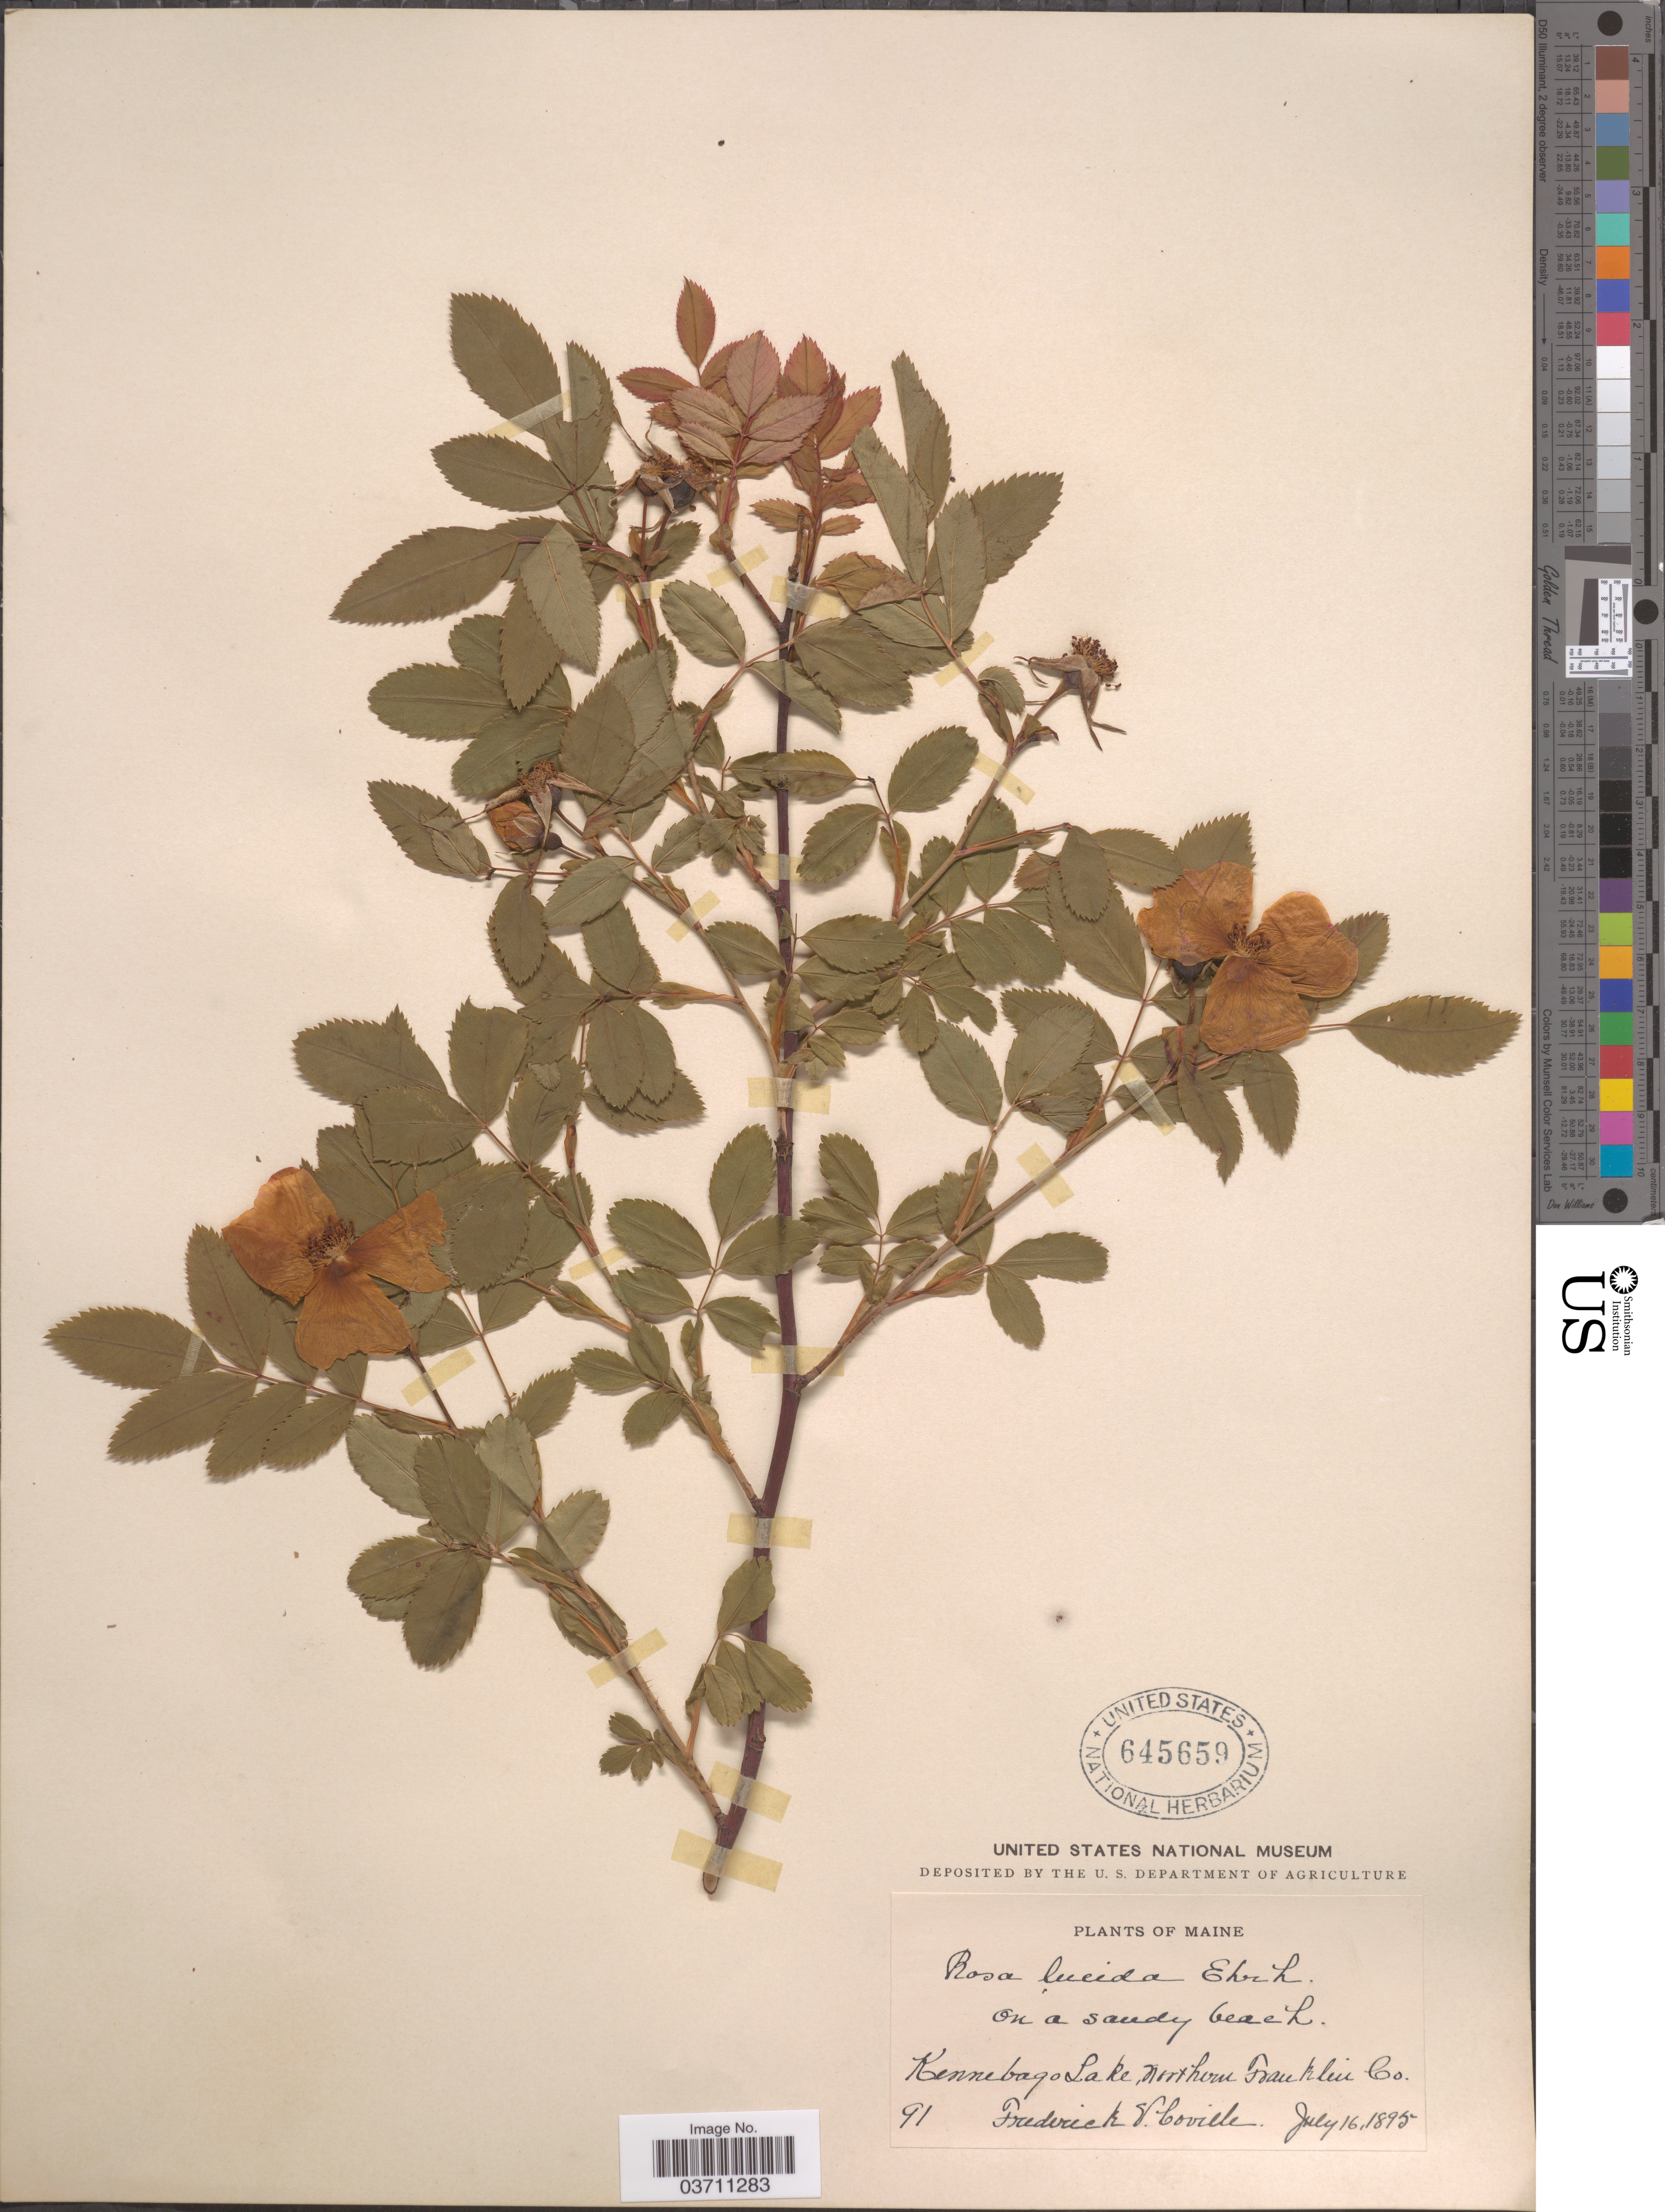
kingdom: Plantae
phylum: Tracheophyta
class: Magnoliopsida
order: Rosales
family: Rosaceae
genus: Rosa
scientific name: Rosa lucida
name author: Meehan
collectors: F. V. Coville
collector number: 91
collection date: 1895-07-16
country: United States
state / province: Maine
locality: Kennebago Lake, northern Franklin Co.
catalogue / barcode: US 645659